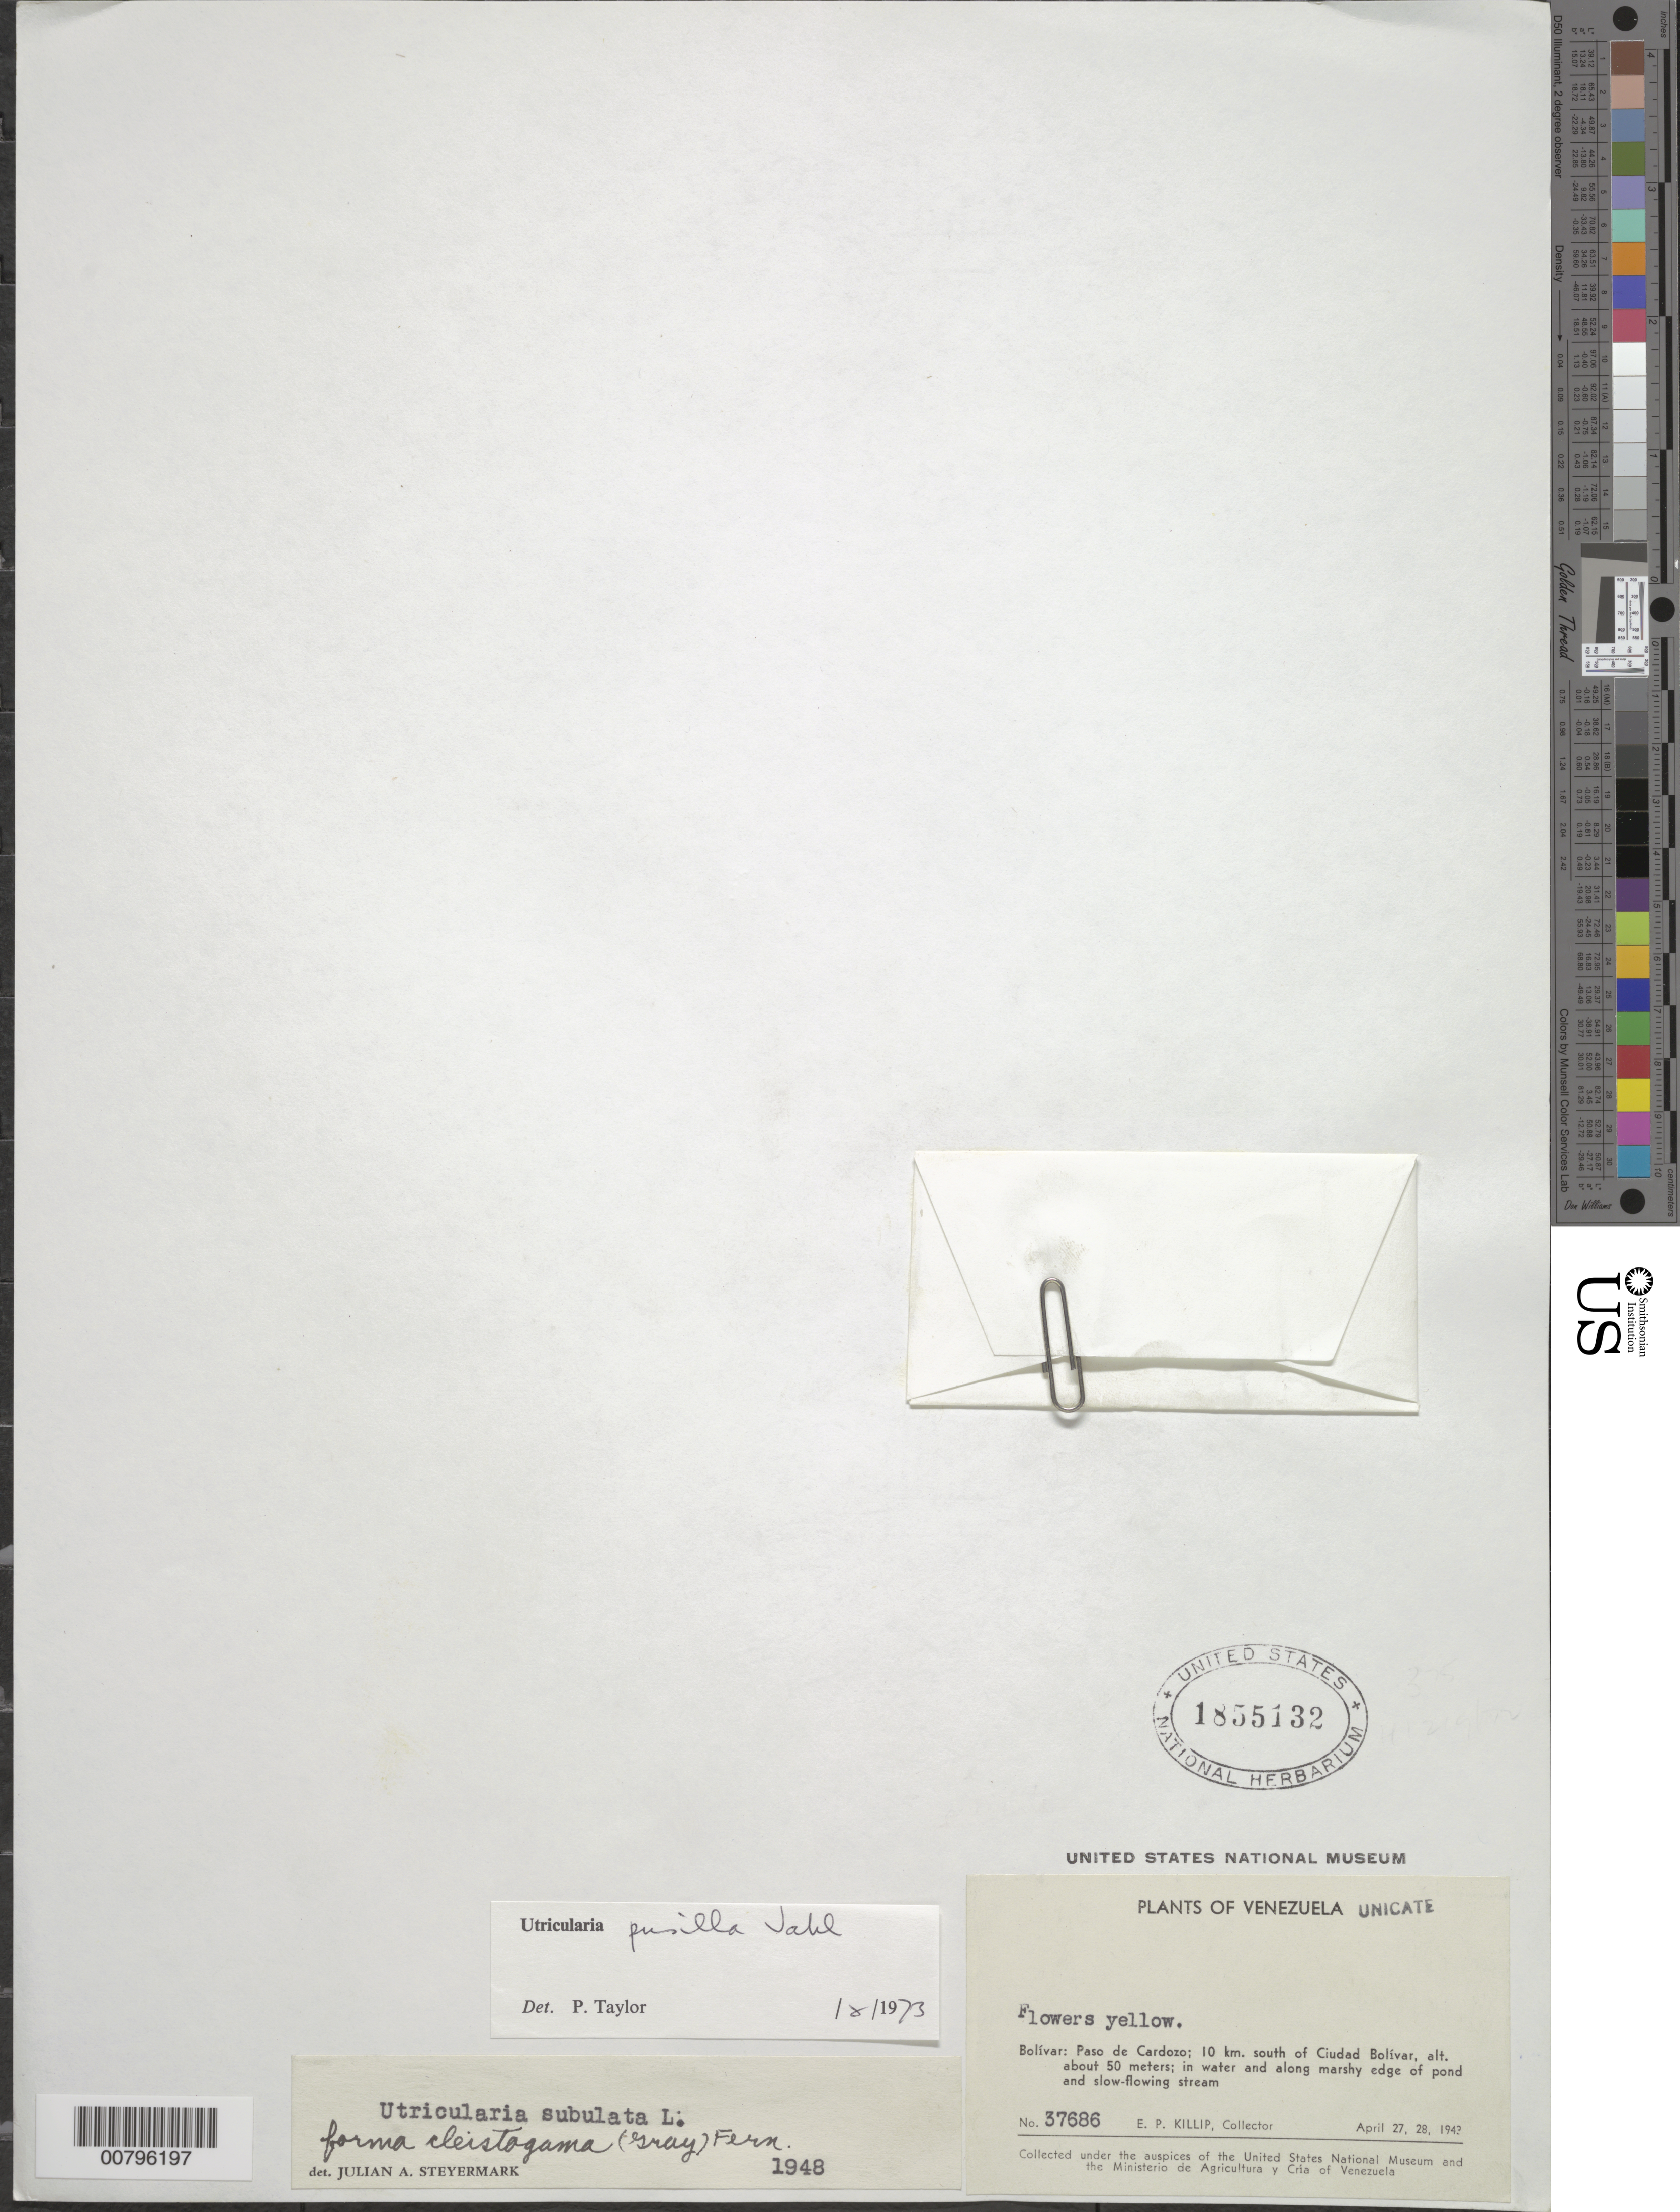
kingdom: Plantae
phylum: Tracheophyta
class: Magnoliopsida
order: Lamiales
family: Lentibulariaceae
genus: Utricularia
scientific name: Utricularia pusilla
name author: Vahl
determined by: Taylor, P.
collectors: E. P. Killip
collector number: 37686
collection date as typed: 27-Apr-43 to 28-Apr-43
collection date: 1943-04-27/1943-04-28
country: Venezuela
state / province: Bolívar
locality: Paso de Cardozo; 10 km south of Ciudad Bolívar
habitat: In water and along marshy edge of pond and slow-flowing stream, growing in deep water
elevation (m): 50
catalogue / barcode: US 1855132